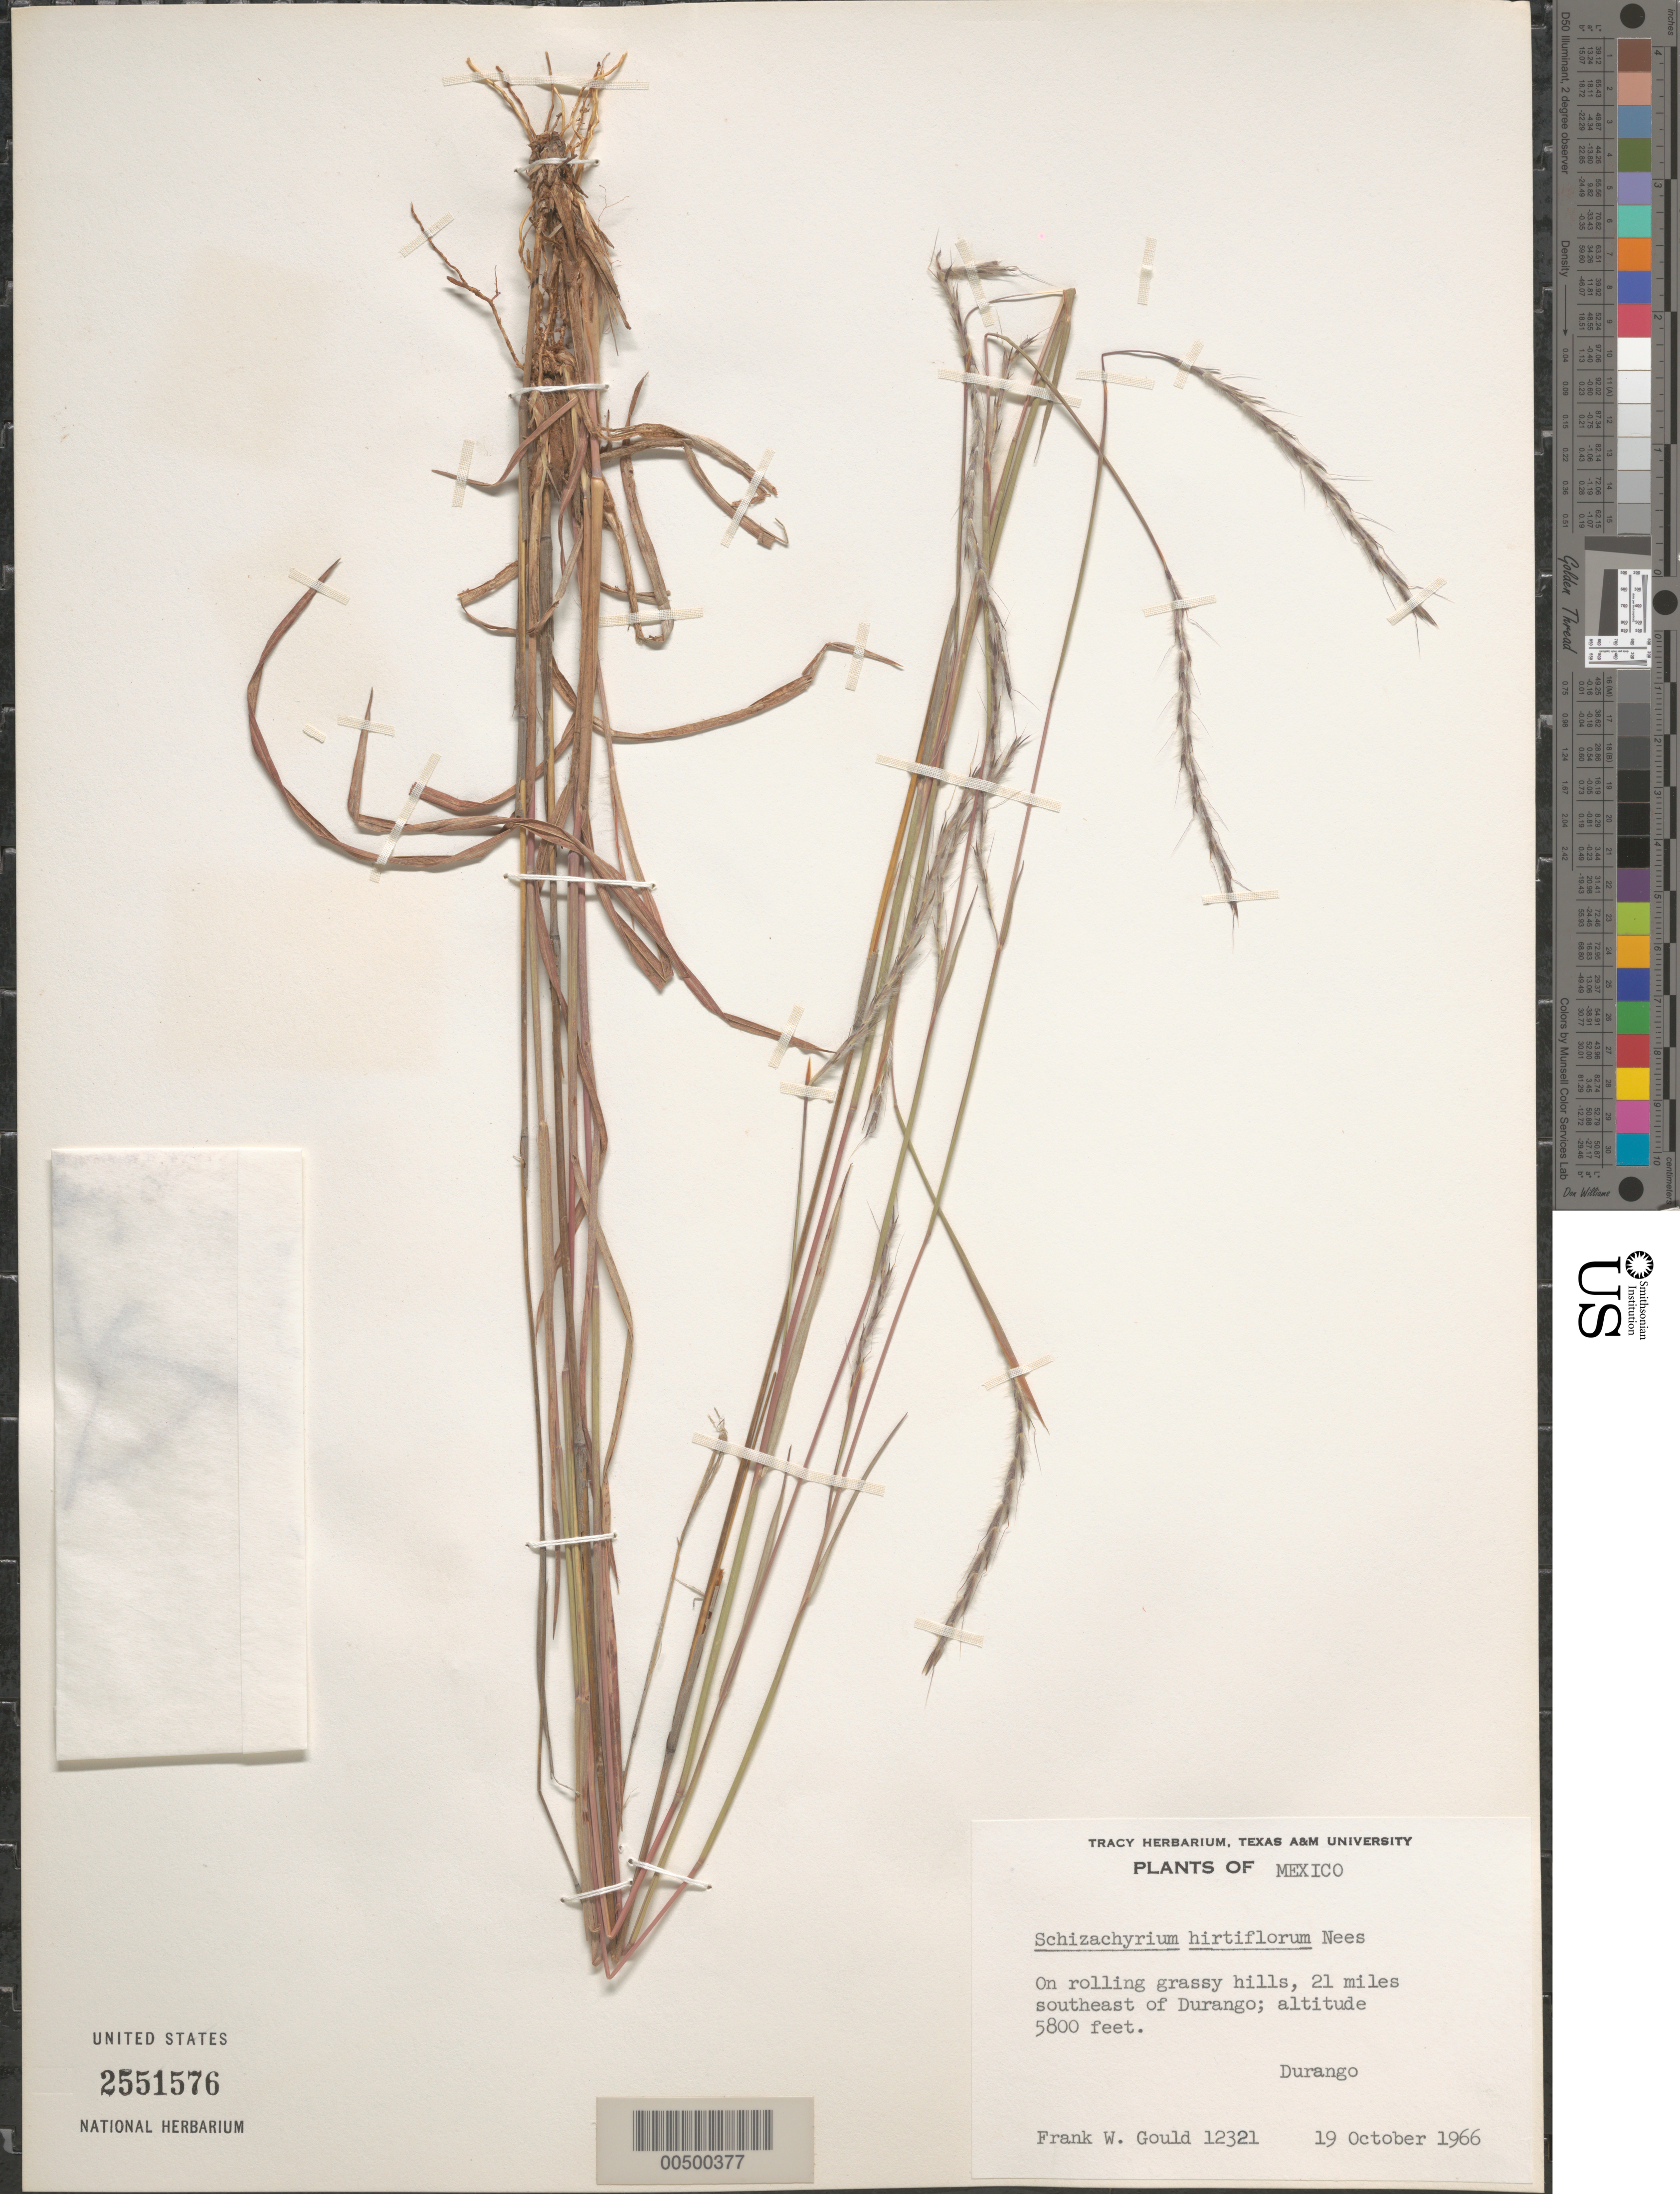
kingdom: Plantae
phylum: Tracheophyta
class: Liliopsida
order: Poales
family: Poaceae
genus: Schizachyrium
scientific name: Schizachyrium sanguineum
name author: (Retz.) Alston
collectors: F. W. Gould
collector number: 12321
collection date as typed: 19 Oct 1966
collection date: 1966-10-19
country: Mexico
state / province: Durango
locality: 21 mi SE of Durango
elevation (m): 1768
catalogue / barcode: US 2551576